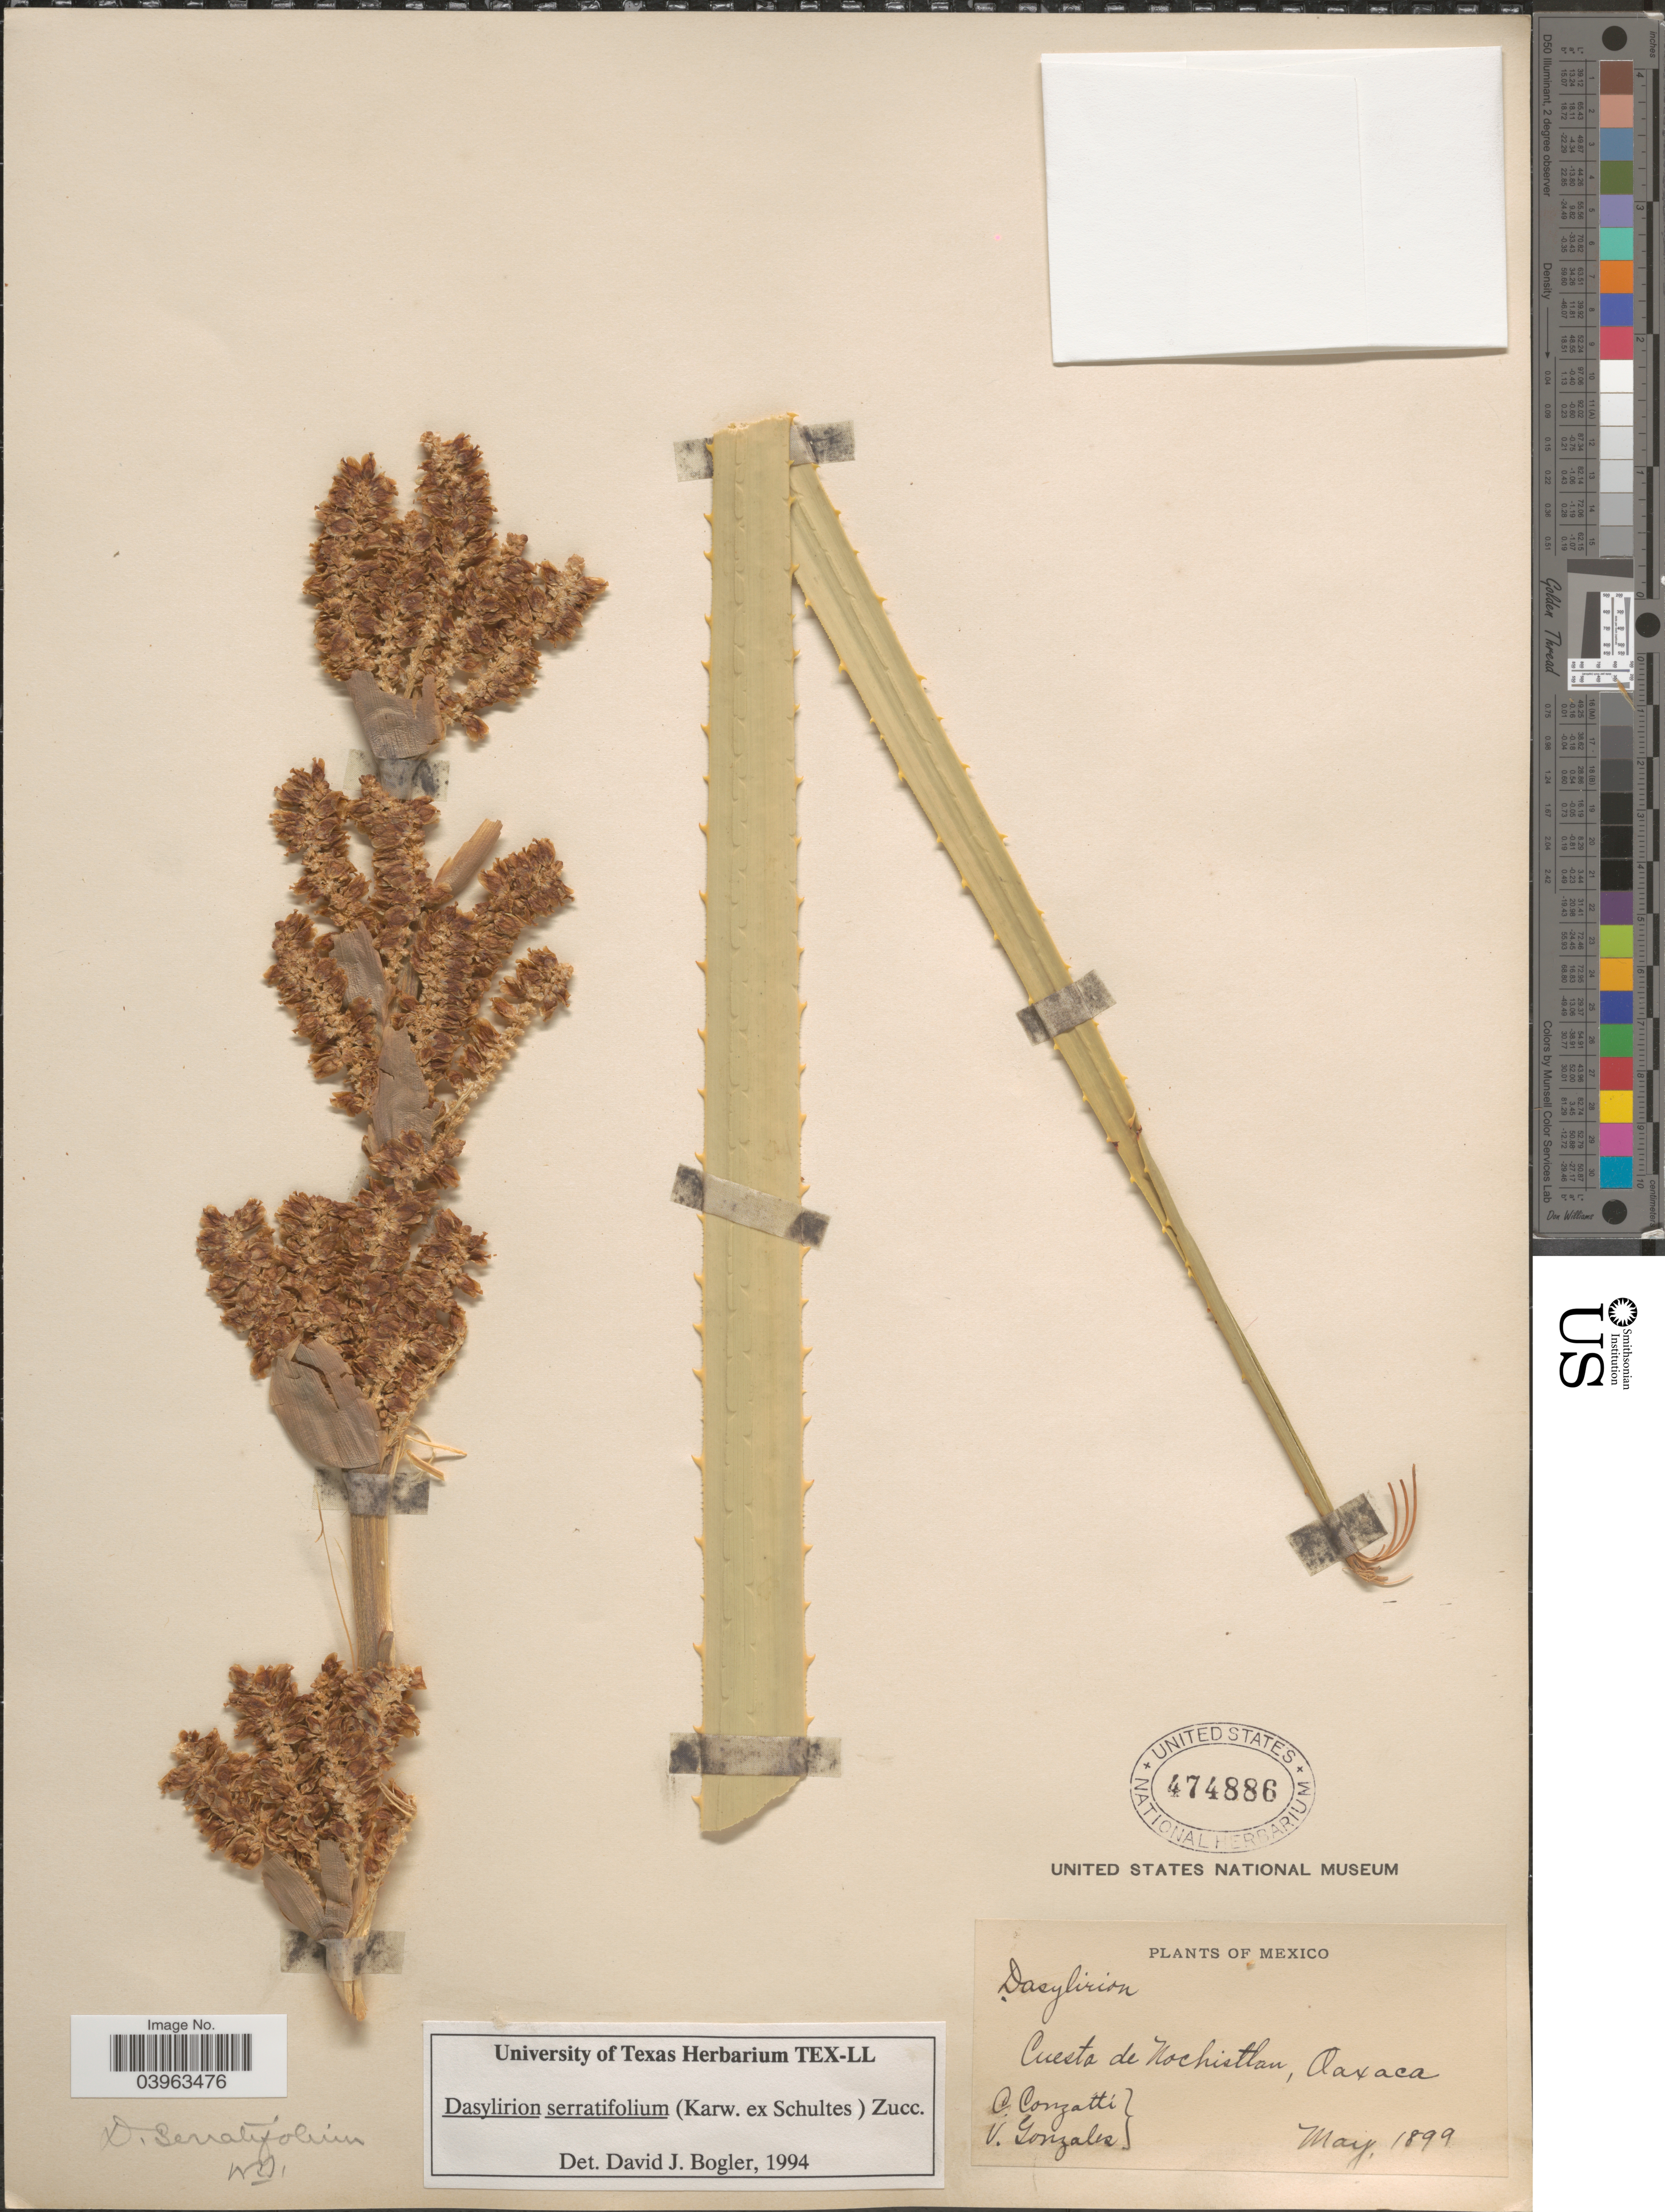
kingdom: Plantae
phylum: Tracheophyta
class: Liliopsida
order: Asparagales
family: Asparagaceae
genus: Dasylirion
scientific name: Dasylirion serratifolium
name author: Karw.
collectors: C. Conzatti & V. Gonzales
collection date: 1899-05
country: Mexico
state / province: Oaxaca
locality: Cuesta de Nochistlan.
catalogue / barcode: US 474886